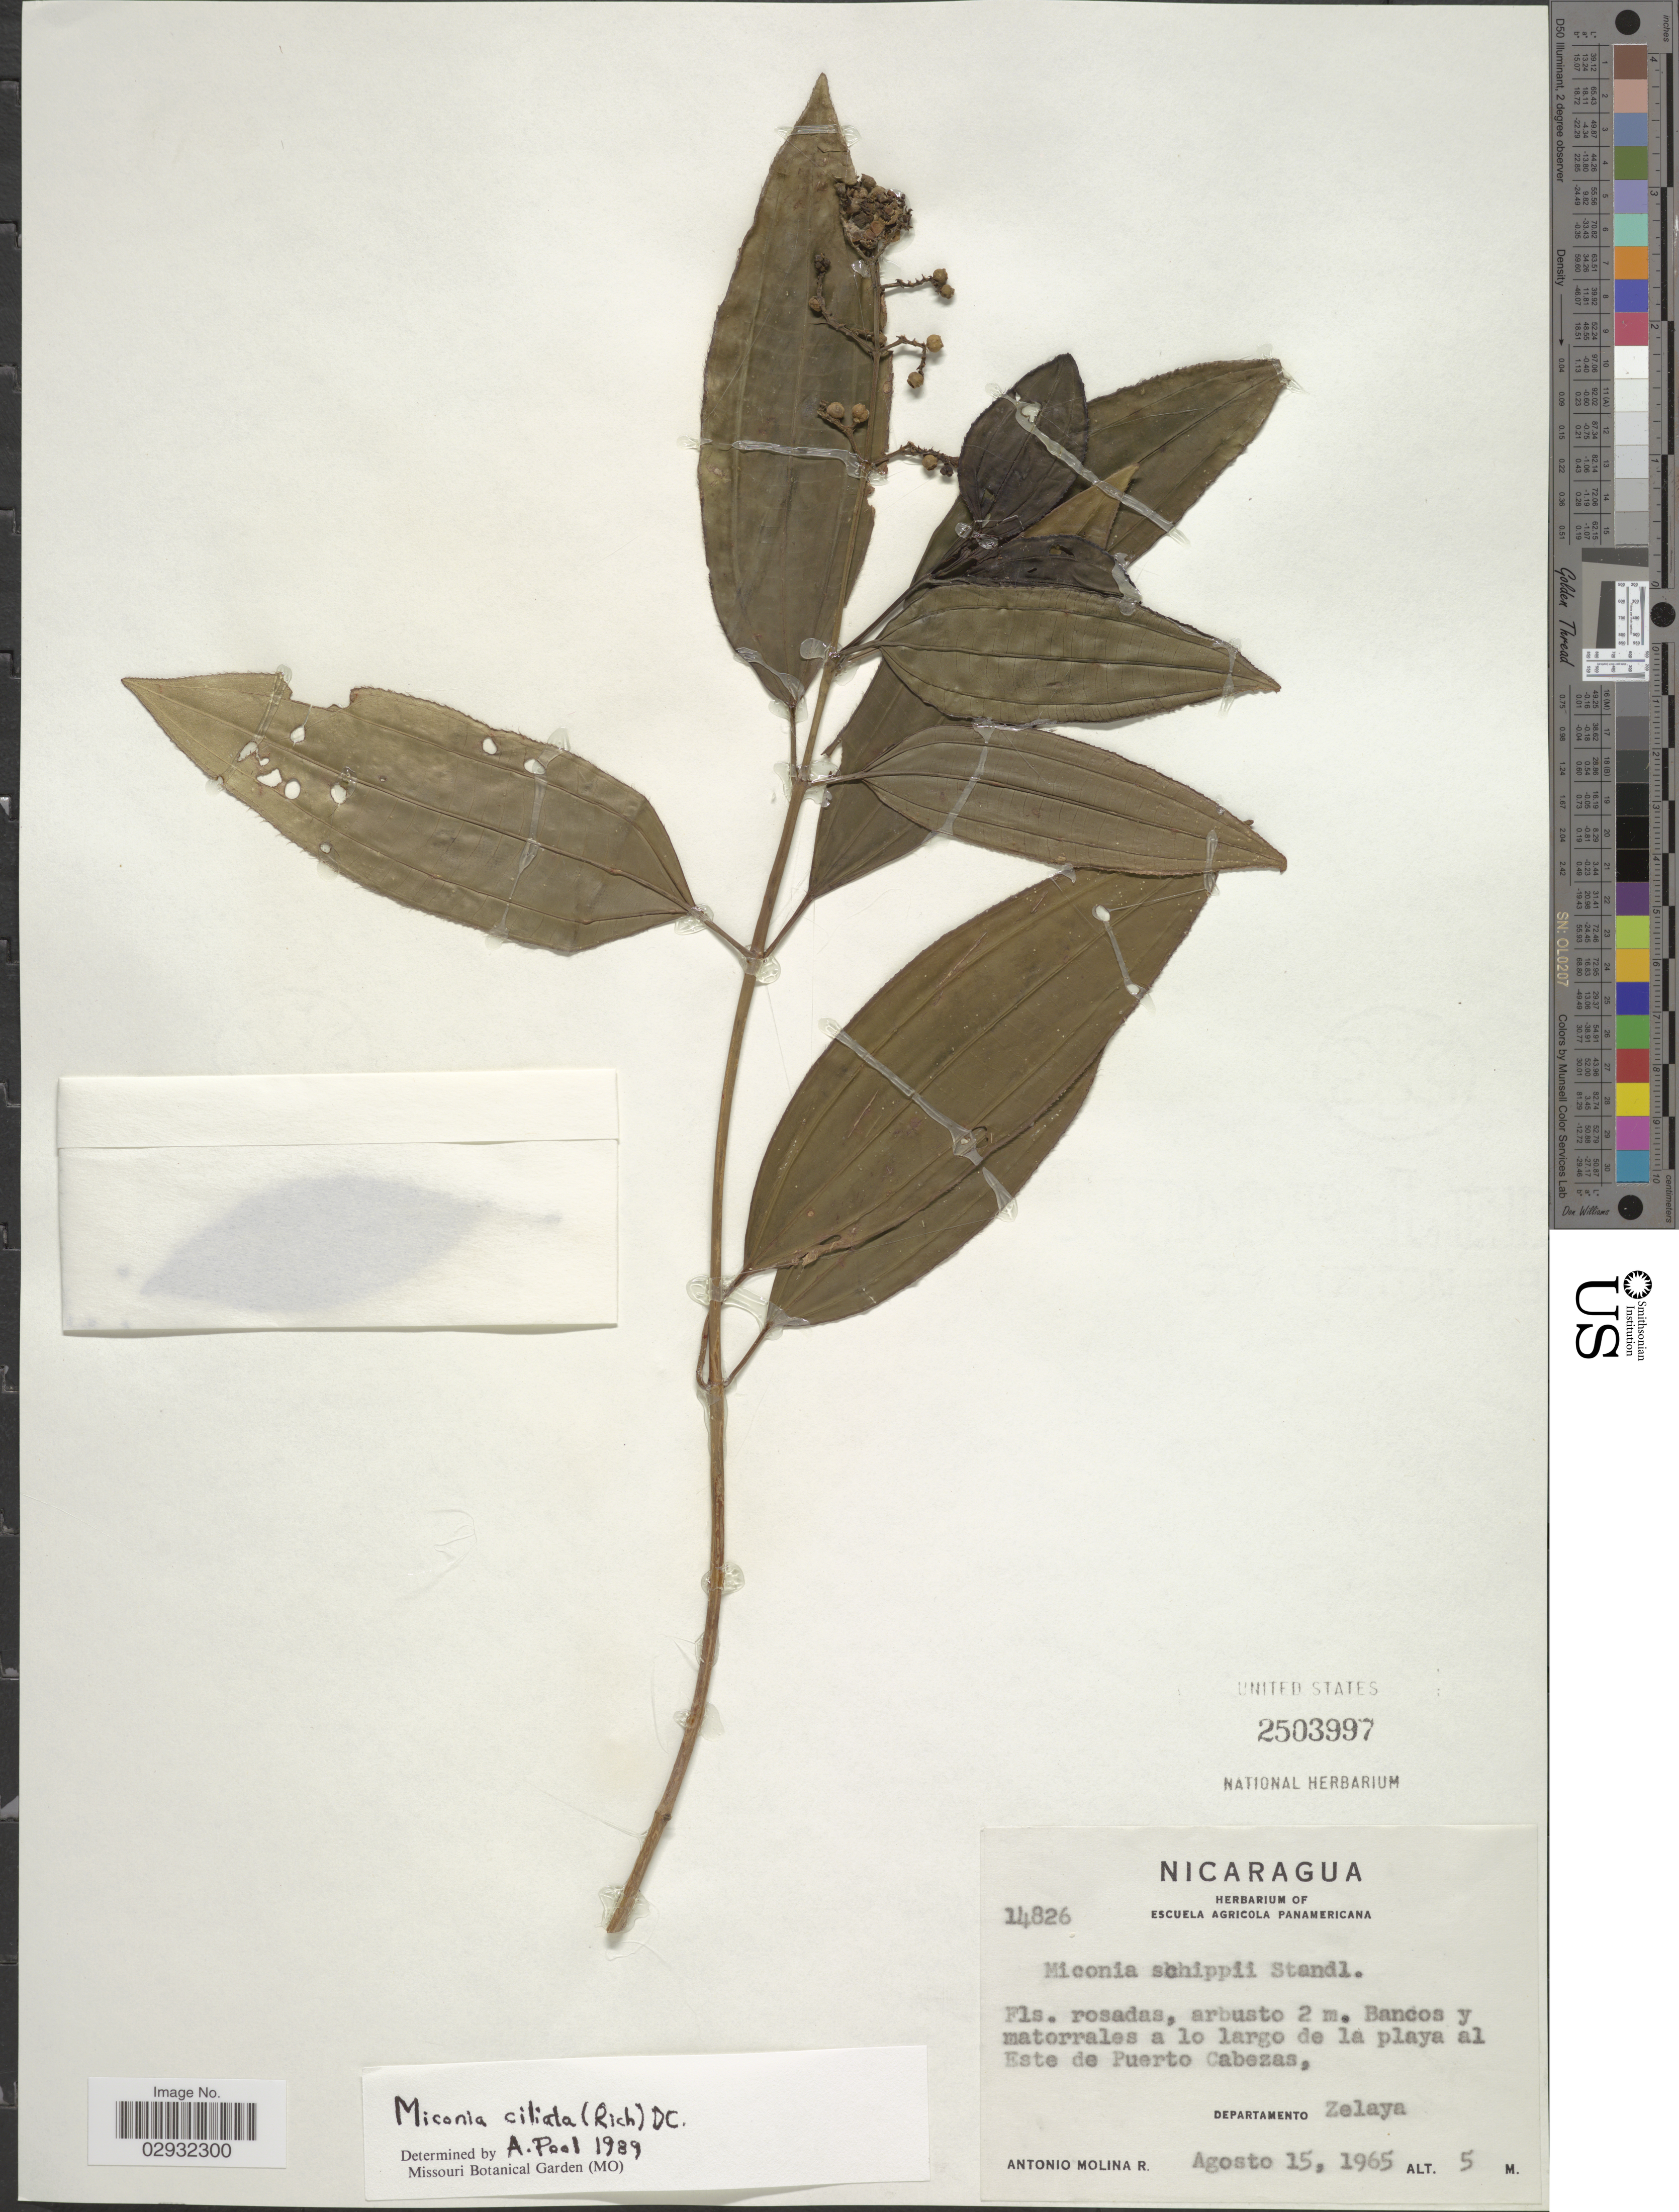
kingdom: Plantae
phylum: Tracheophyta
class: Magnoliopsida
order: Myrtales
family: Melastomataceae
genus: Miconia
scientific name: Miconia ciliata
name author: (Rich.) DC.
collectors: A. Molina R.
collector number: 14826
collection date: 1965-08-15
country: Nicaragua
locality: Bancos y matorrales a lo largo de la playa al Este de Puerto Cabezas. Departamento Zelaya.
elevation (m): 5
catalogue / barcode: US 2503997